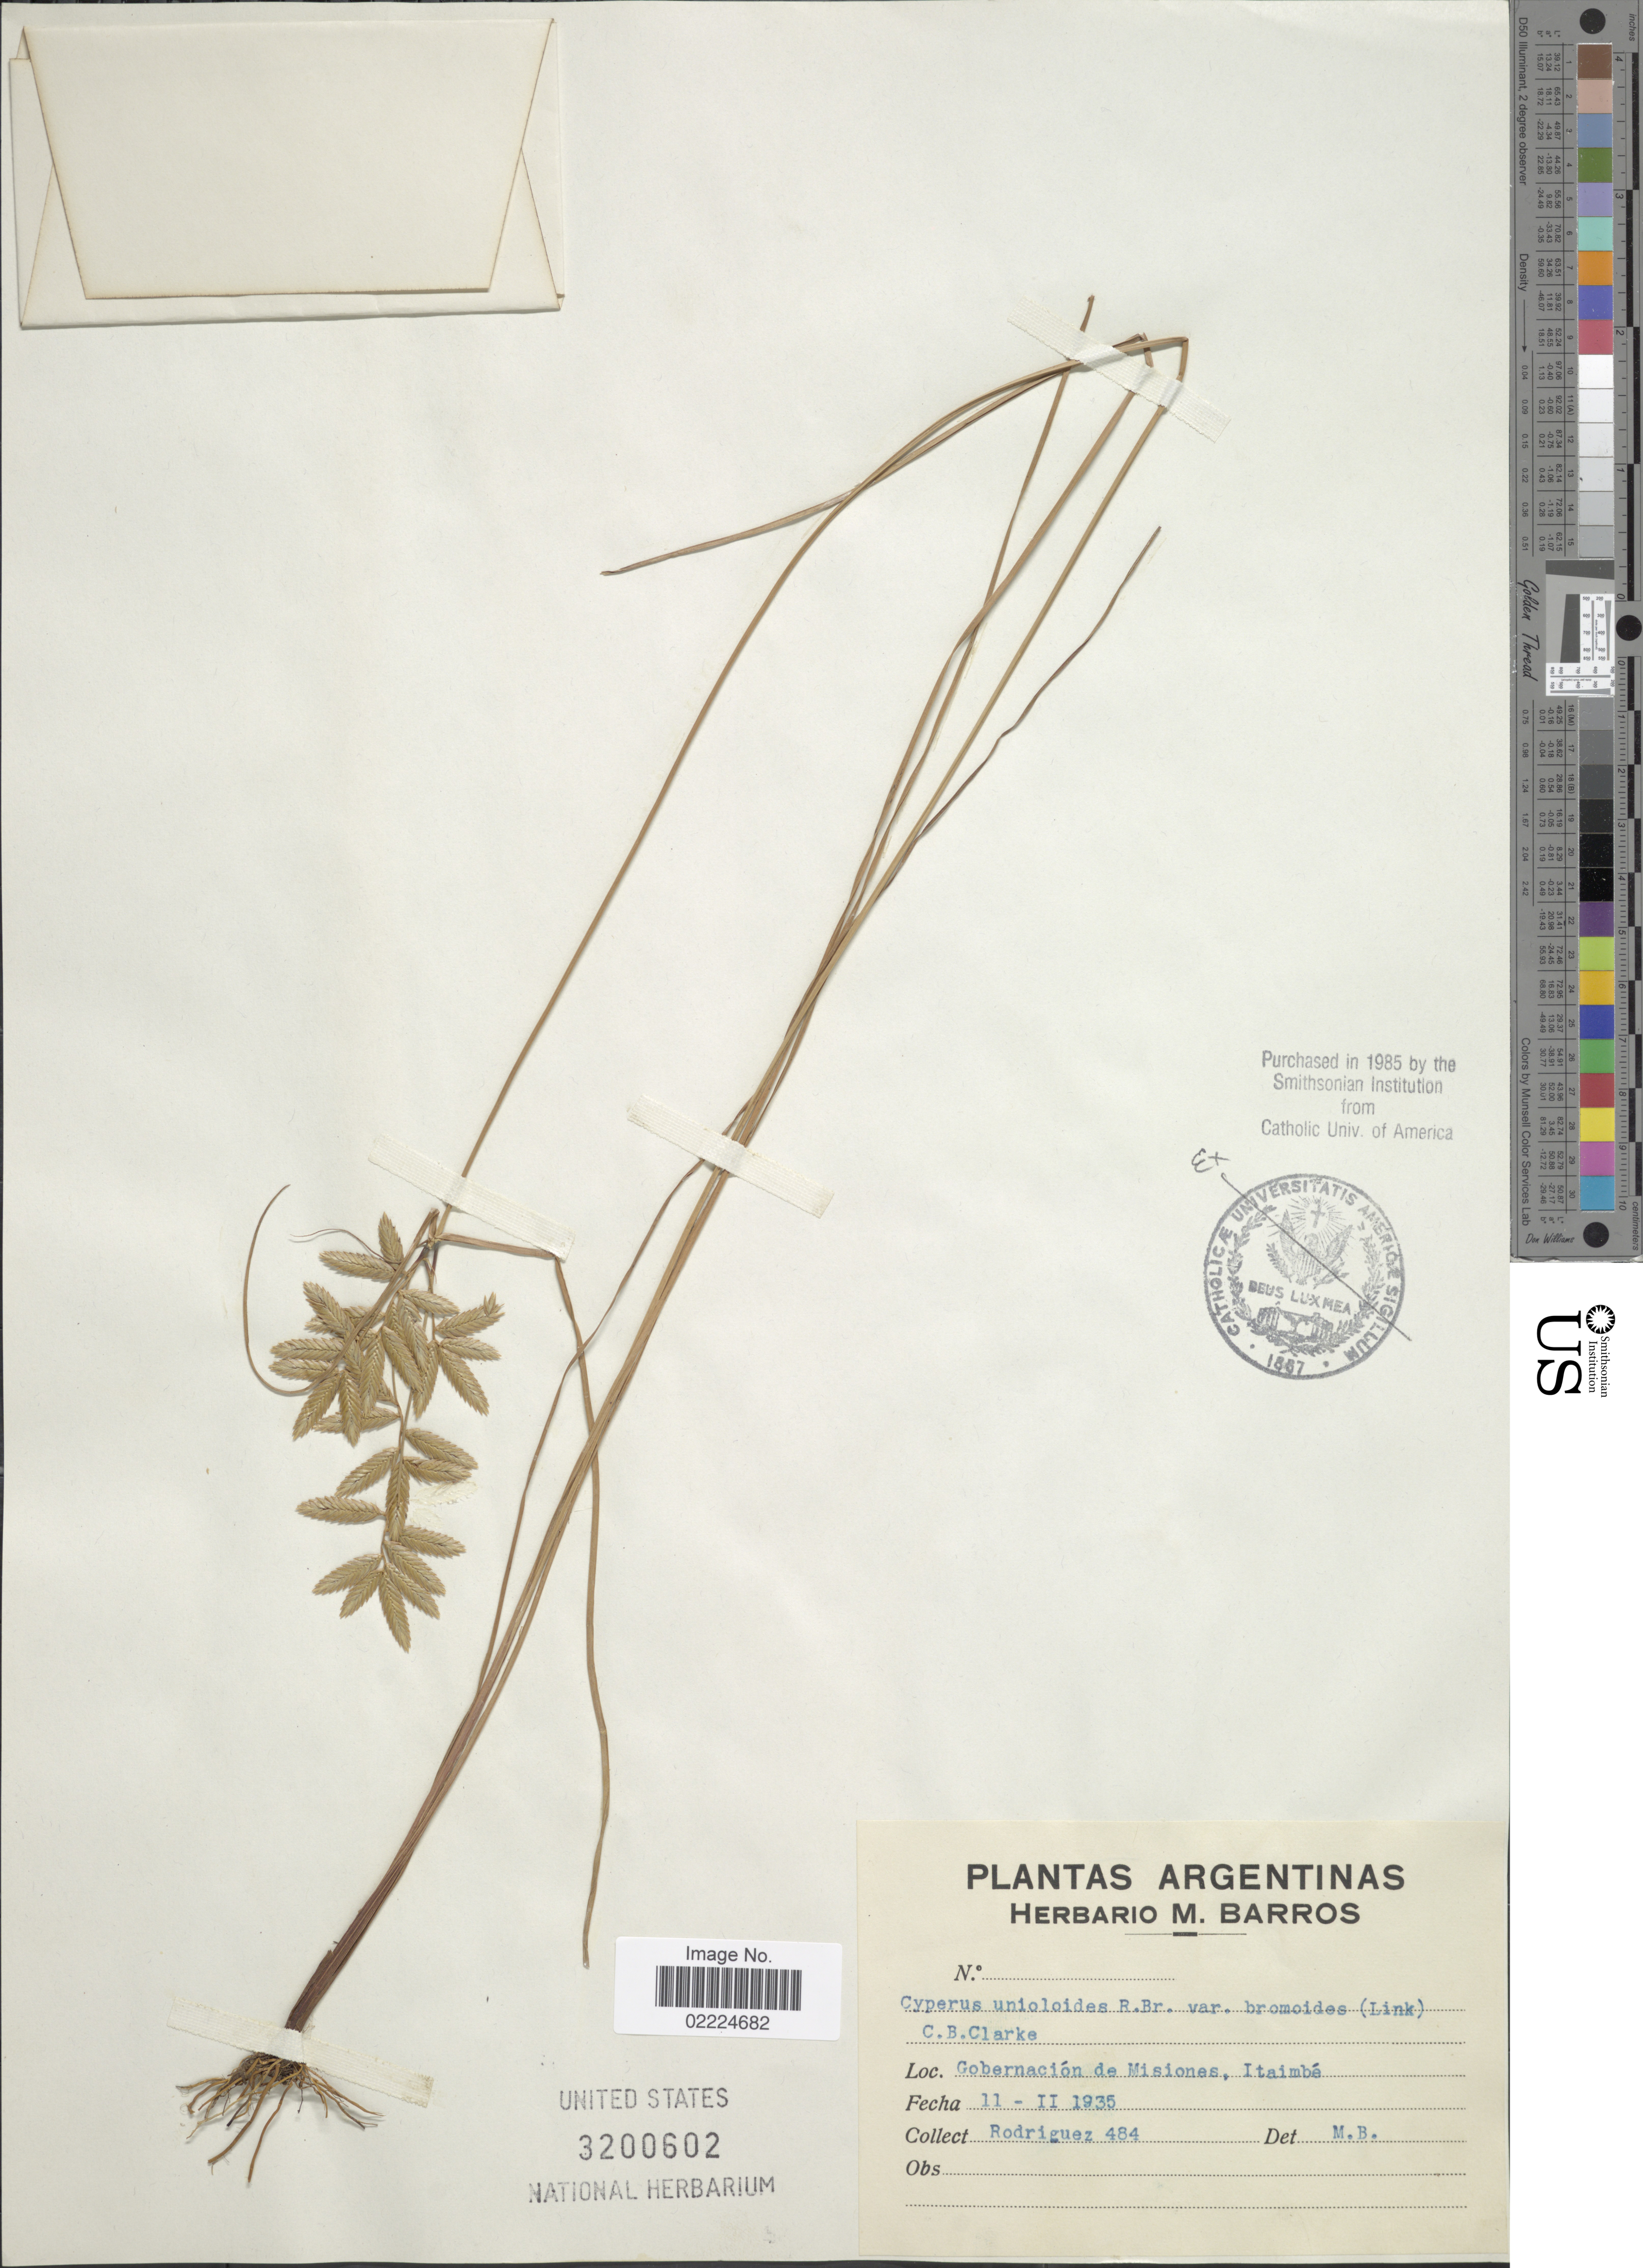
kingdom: Plantae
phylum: Tracheophyta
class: Liliopsida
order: Poales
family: Cyperaceae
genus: Cyperus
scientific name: Cyperus unioloides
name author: R. Br.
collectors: Rodriguez, --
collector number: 484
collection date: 1935-02-11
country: Argentina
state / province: Misiones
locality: Gobernacon de Misiones, Itaimba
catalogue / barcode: US 3200602